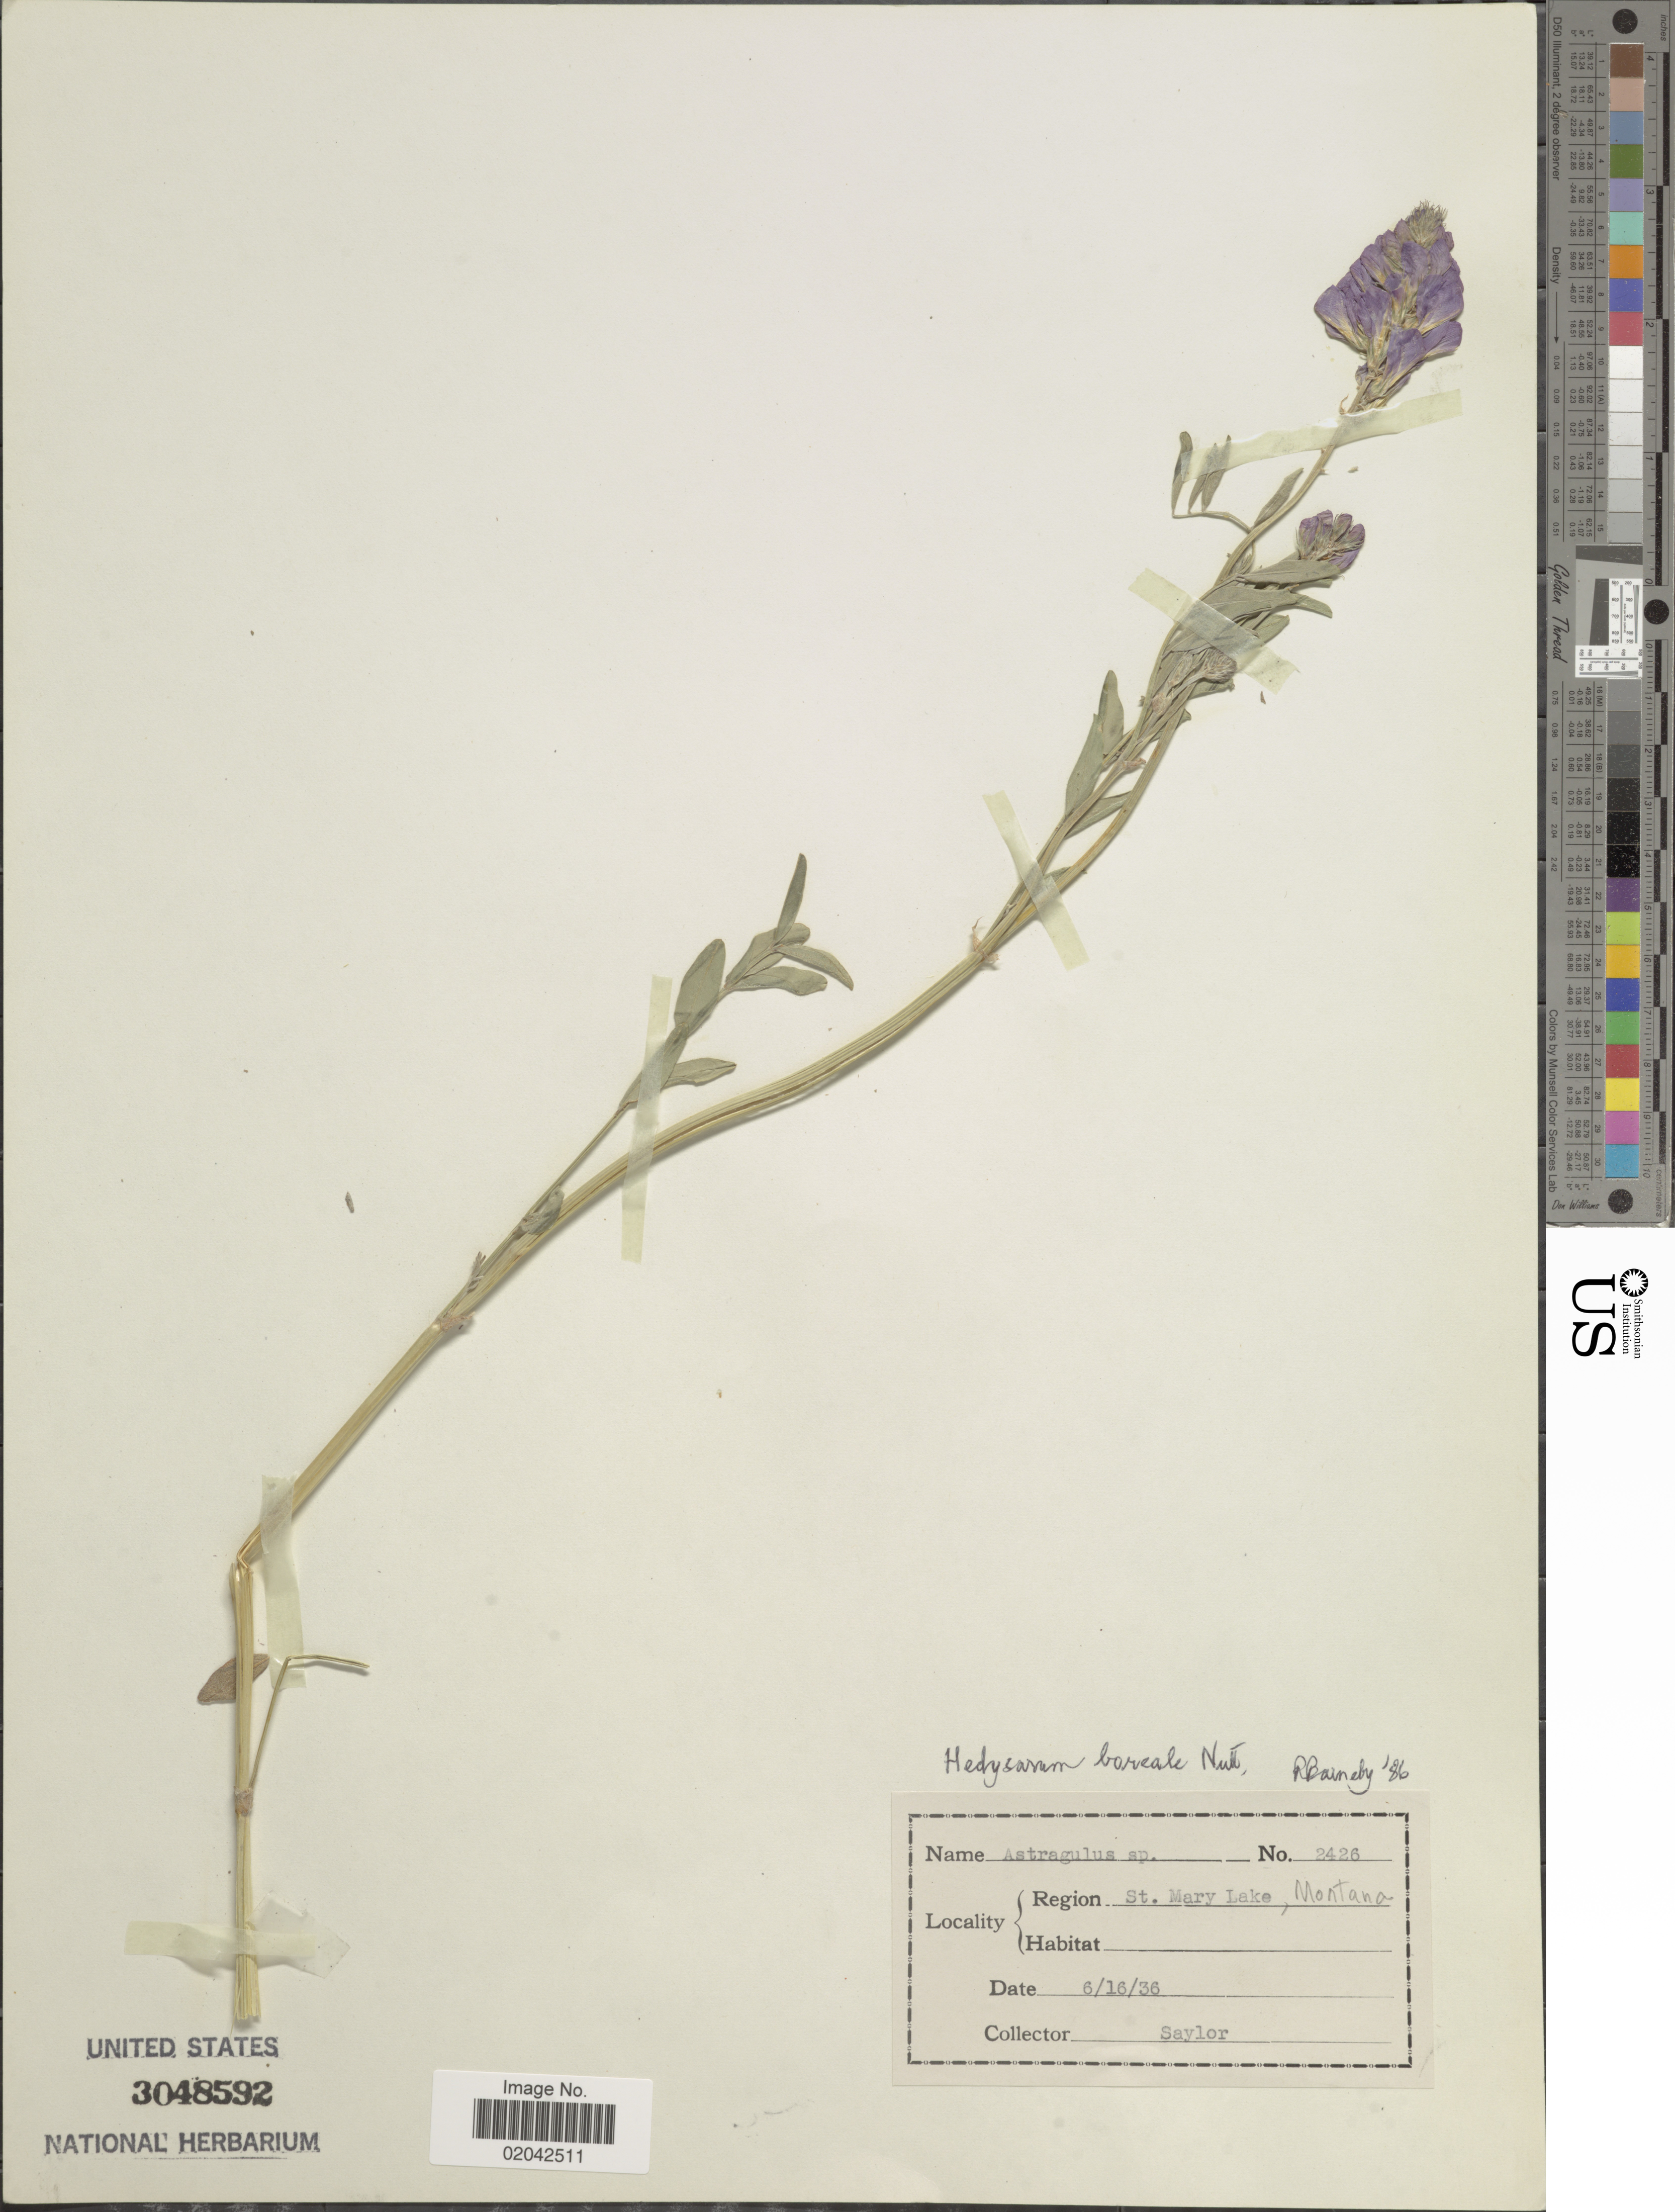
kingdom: Plantae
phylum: Tracheophyta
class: Magnoliopsida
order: Fabales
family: Fabaceae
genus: Hedysarum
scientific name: Hedysarum boreale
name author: Nutt.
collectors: Saylor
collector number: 2426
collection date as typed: Transcribed d/m/y: 16/6/36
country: United States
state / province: Montana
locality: Region St. Mary Lake.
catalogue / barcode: US 3048592